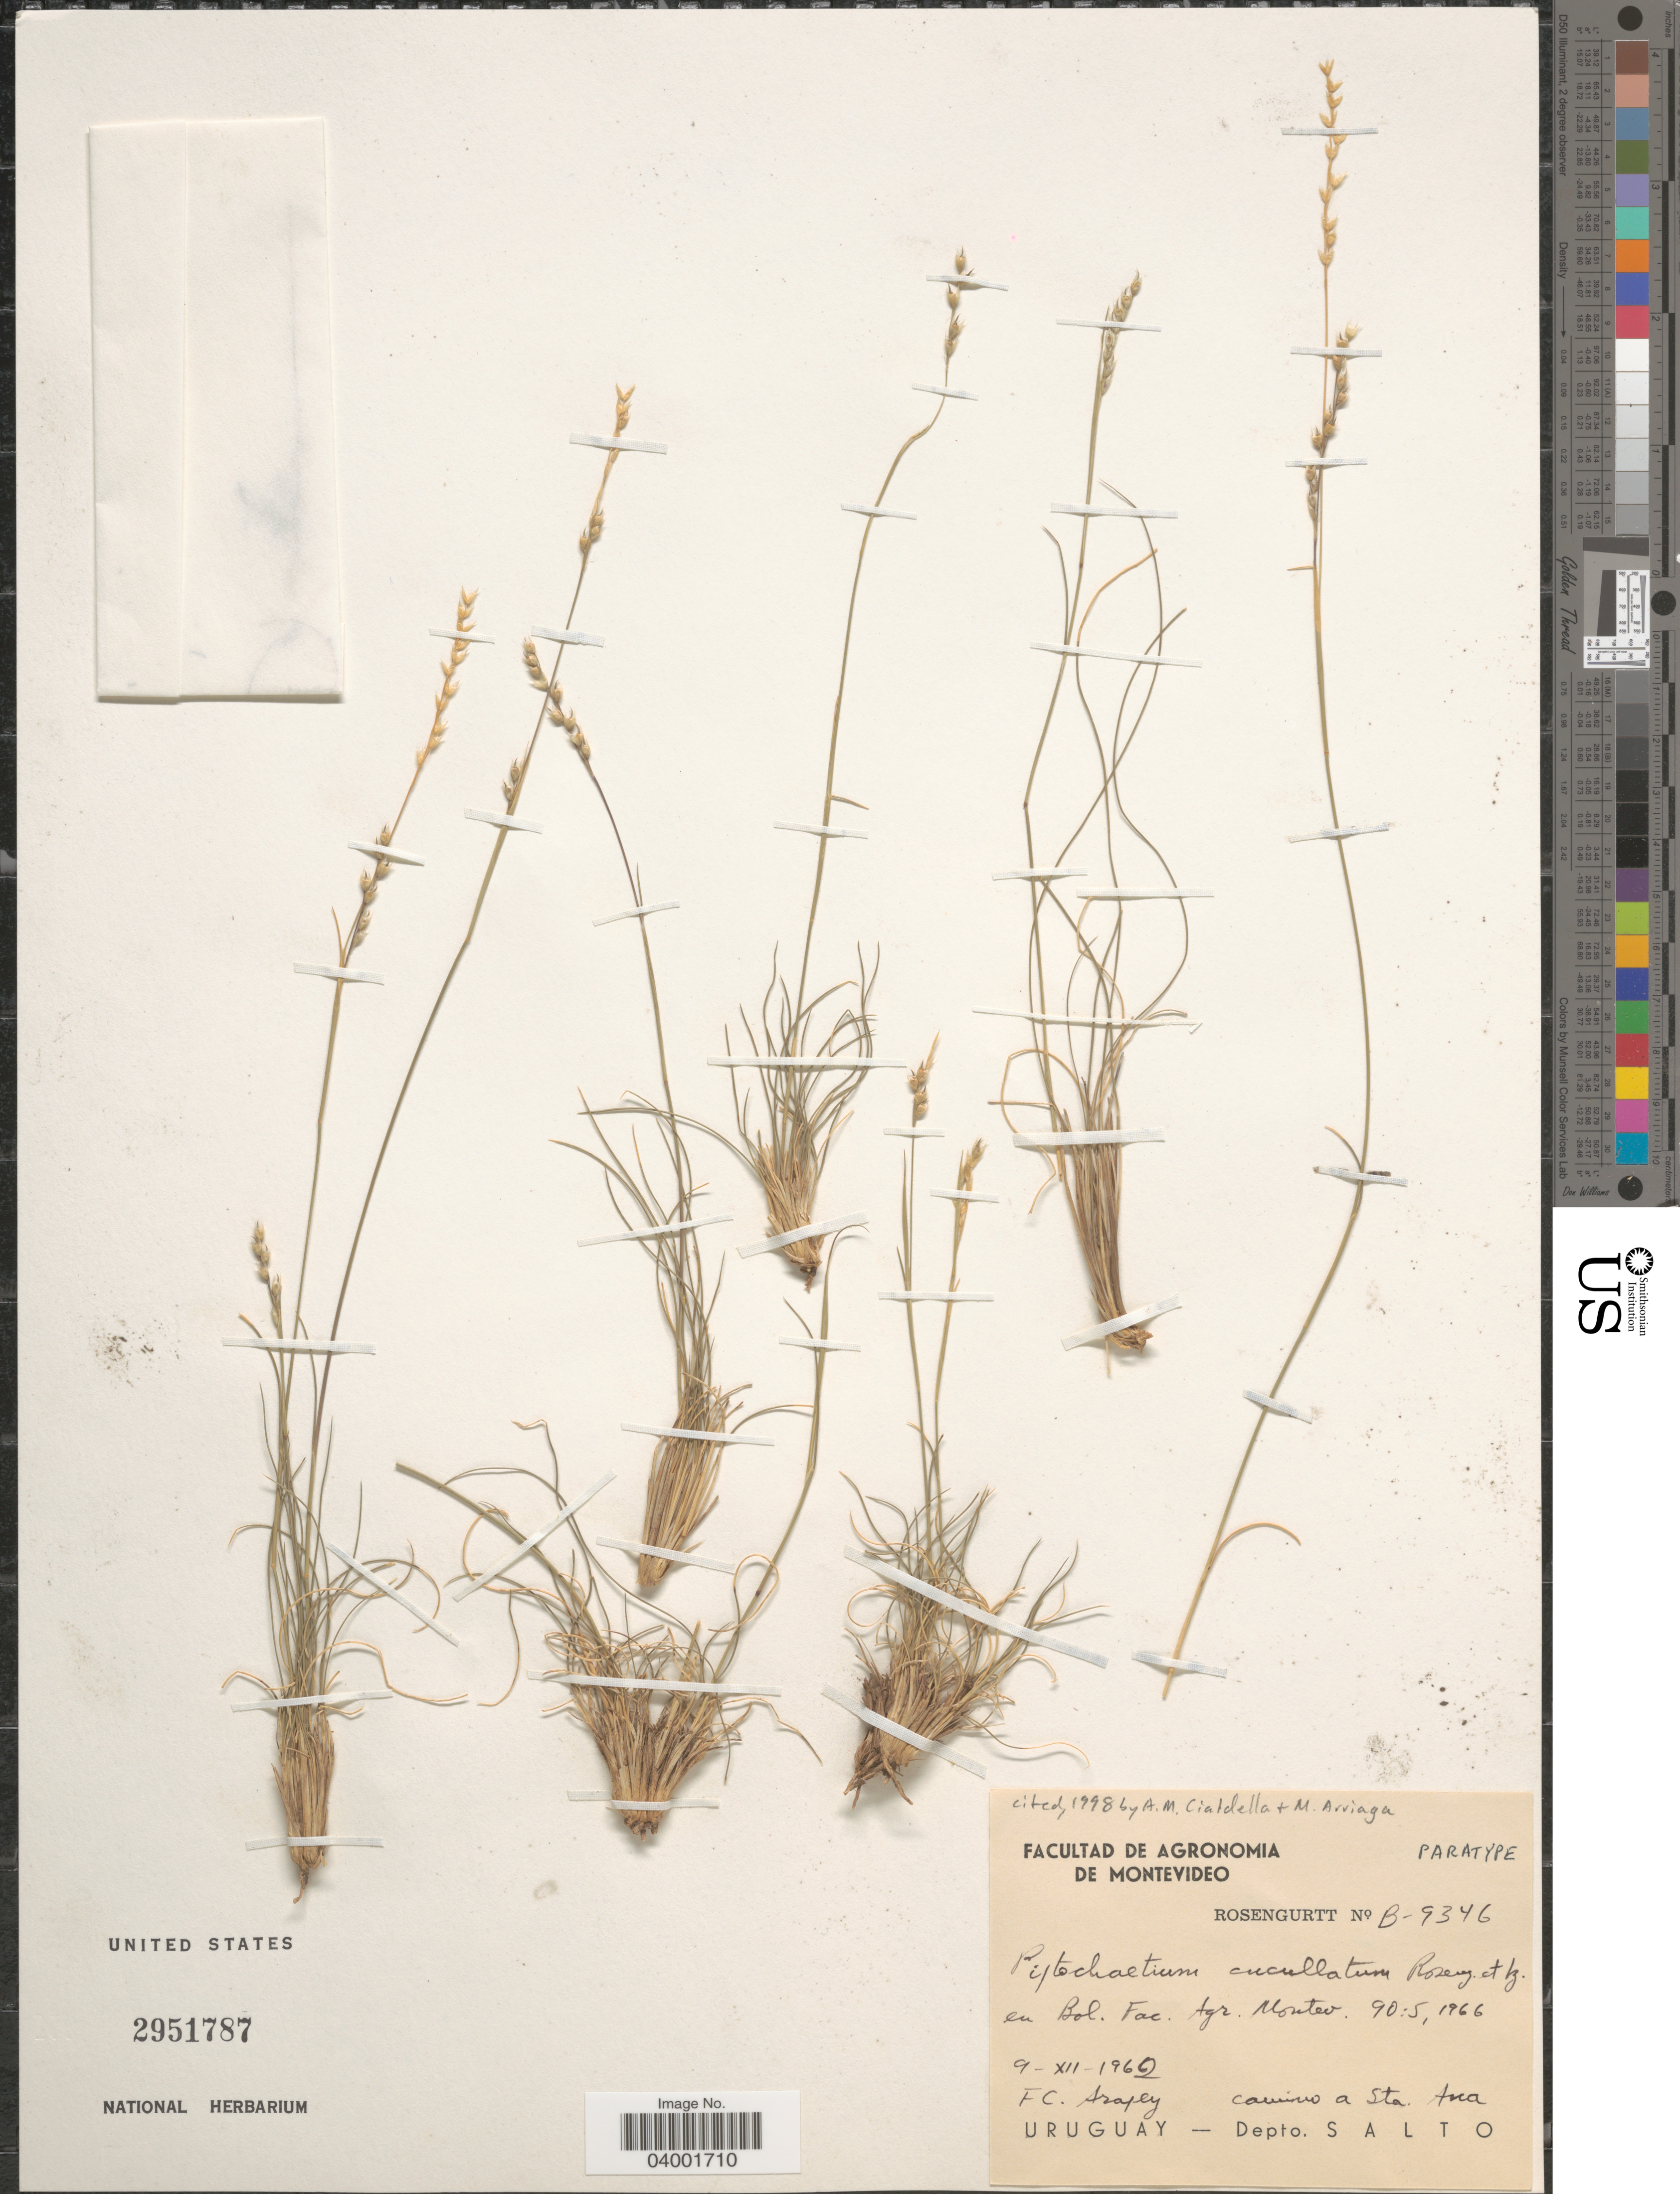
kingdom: Plantae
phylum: Tracheophyta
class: Liliopsida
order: Poales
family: Poaceae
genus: Piptochaetium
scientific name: Piptochaetium cucullatum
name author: Roseng. & Izag.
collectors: Rosengurtt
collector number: B9346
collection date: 1962-12-09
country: Uruguay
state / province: Salto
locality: FC. Arapey camino a Sta. Ana. Depto. Salto.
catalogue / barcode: US 2951787